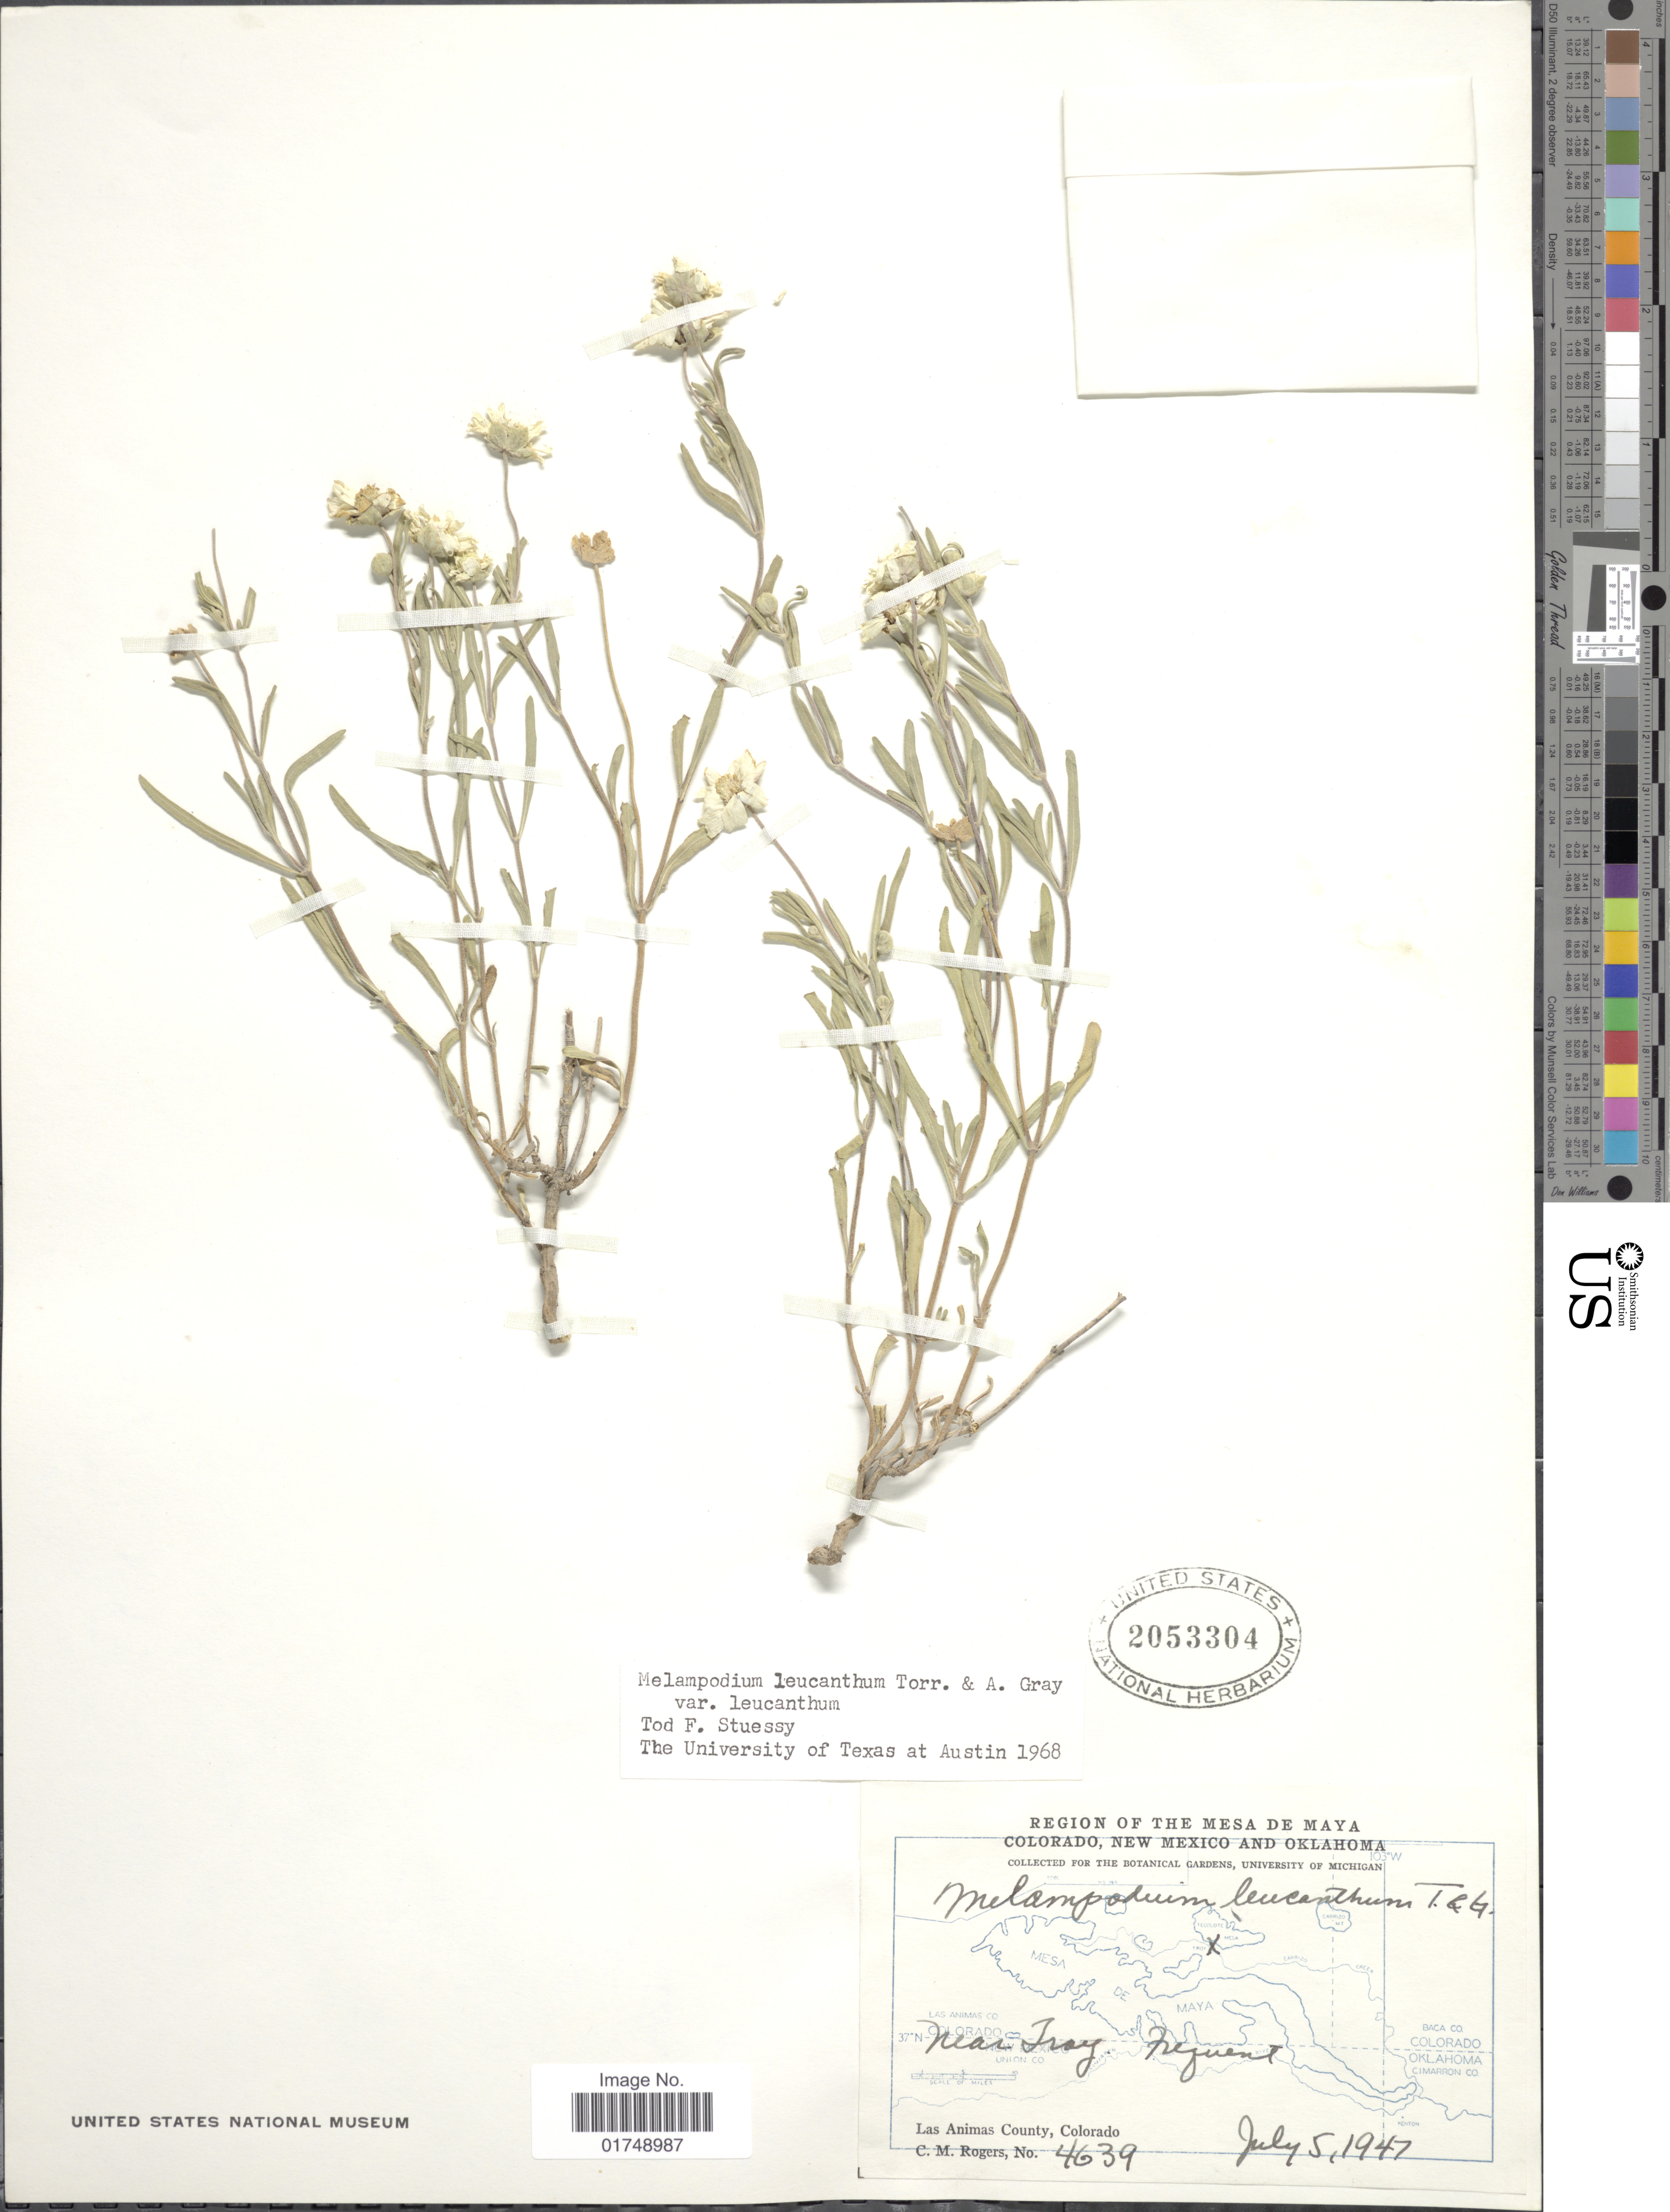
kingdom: Plantae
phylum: Tracheophyta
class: Magnoliopsida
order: Asterales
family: Asteraceae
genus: Melampodium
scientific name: Melampodium leucanthum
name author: Torr. & A. Gray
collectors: C. M. Rogers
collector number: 4639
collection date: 1947-07-05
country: United States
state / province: Colorado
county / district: Las Animas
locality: Near Troy, Las Animas County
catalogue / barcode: US 2053304